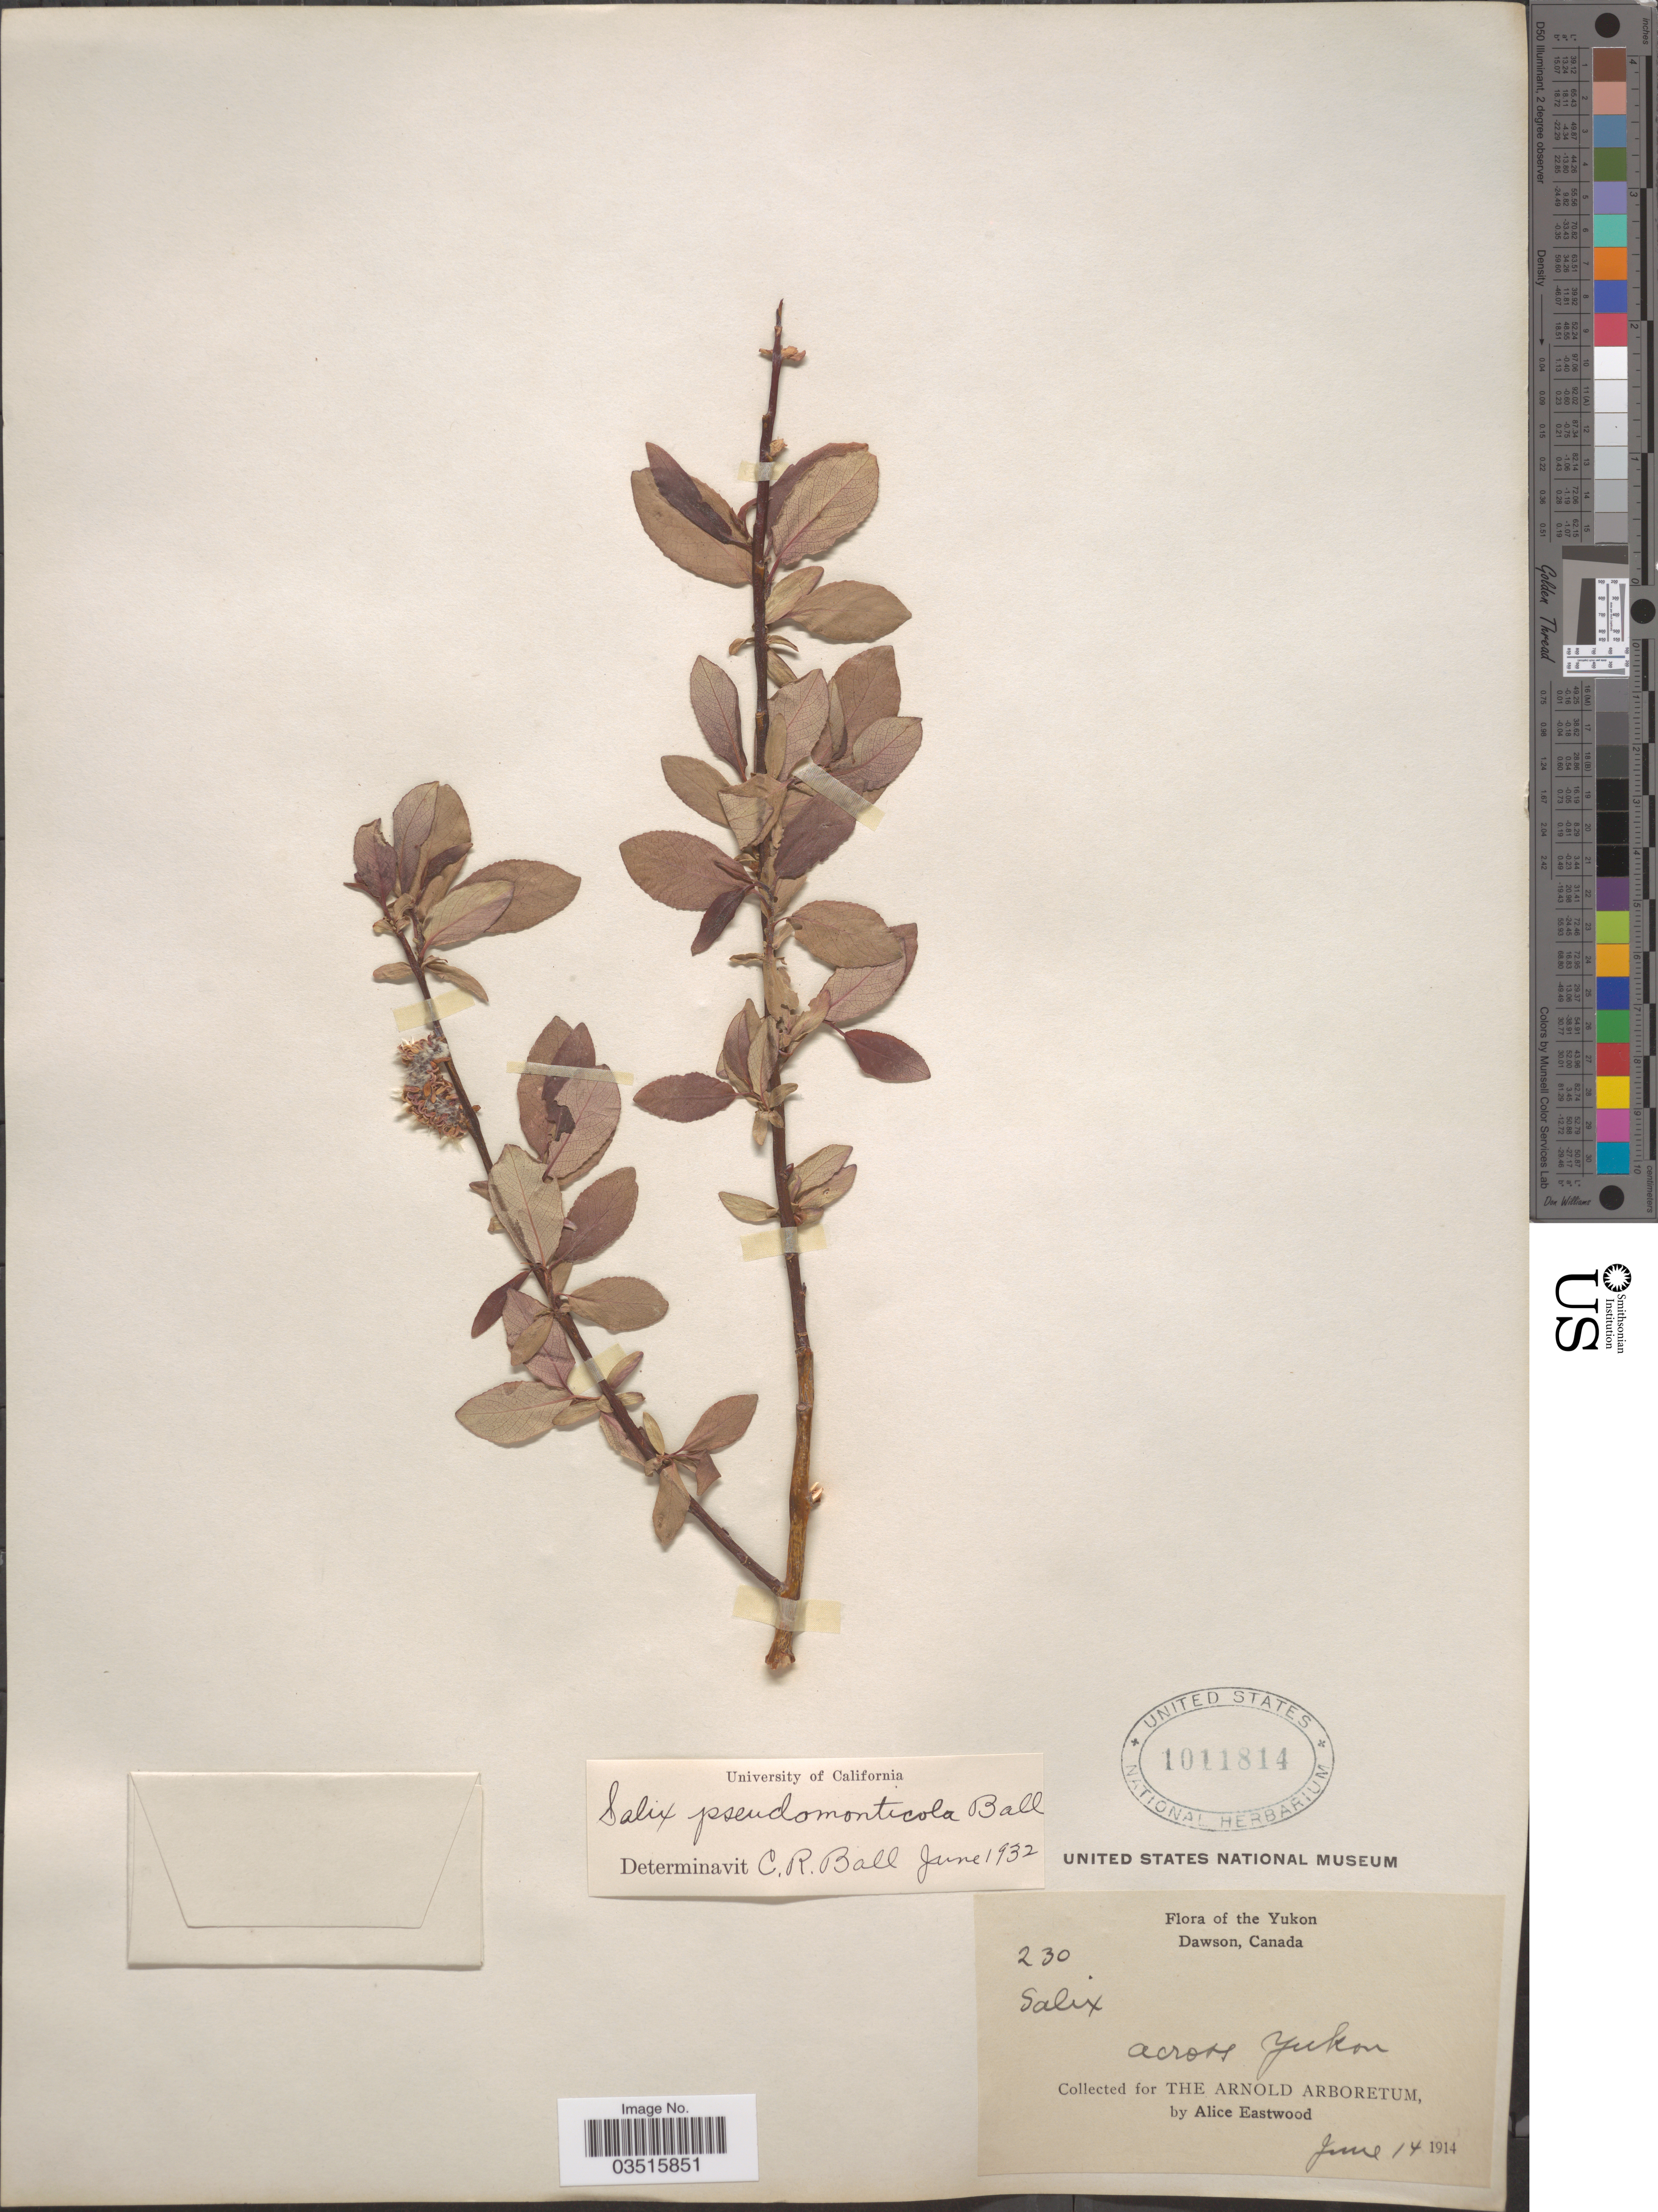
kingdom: Plantae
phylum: Tracheophyta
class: Magnoliopsida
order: Malpighiales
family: Salicaceae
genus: Salix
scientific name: Salix monticola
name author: Bebb.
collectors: A. Eastwood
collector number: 230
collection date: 1914-06-14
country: Canada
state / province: Yukon Territory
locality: The Yukon. Dawson. Across Yukon.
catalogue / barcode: US 1011814